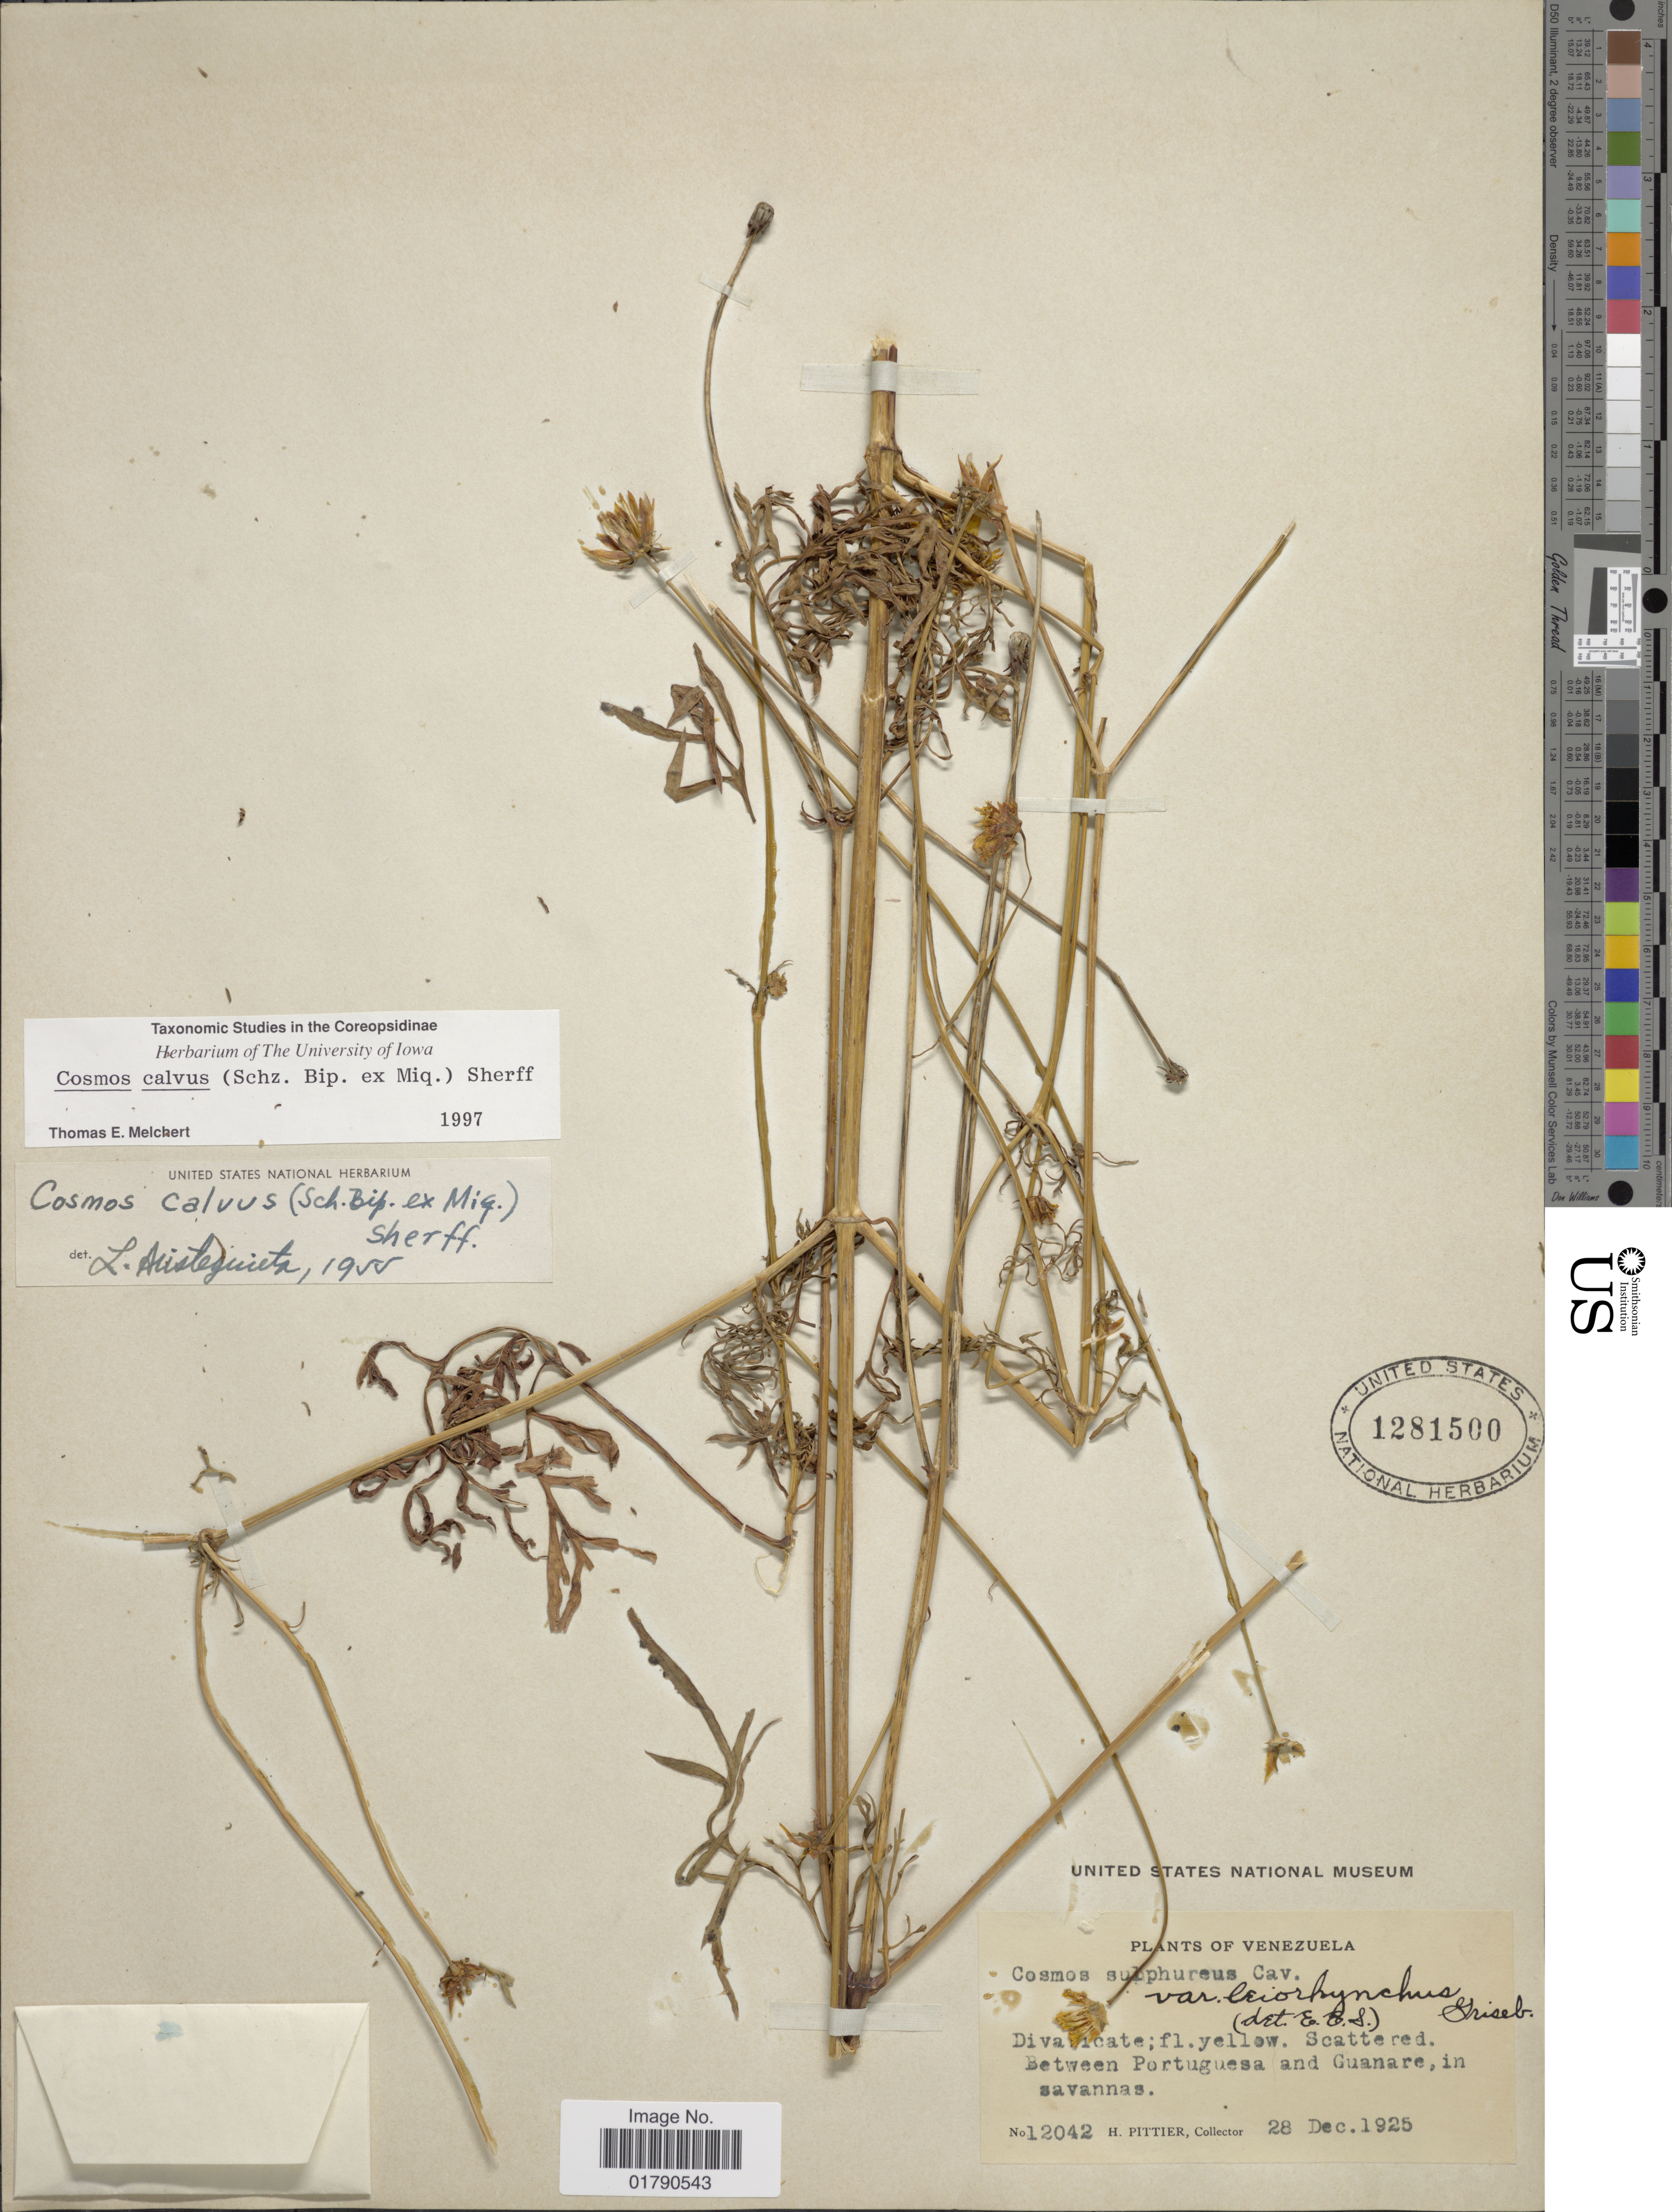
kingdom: Plantae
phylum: Tracheophyta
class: Magnoliopsida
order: Asterales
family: Asteraceae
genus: Cosmos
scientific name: Cosmos calvus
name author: (Sch. Bip. ex Miq.) Sherff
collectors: H. F. Pittier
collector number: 12042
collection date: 1925-12-28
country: Venezuela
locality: Between Portuguesa and Guanare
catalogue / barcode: US 1281500